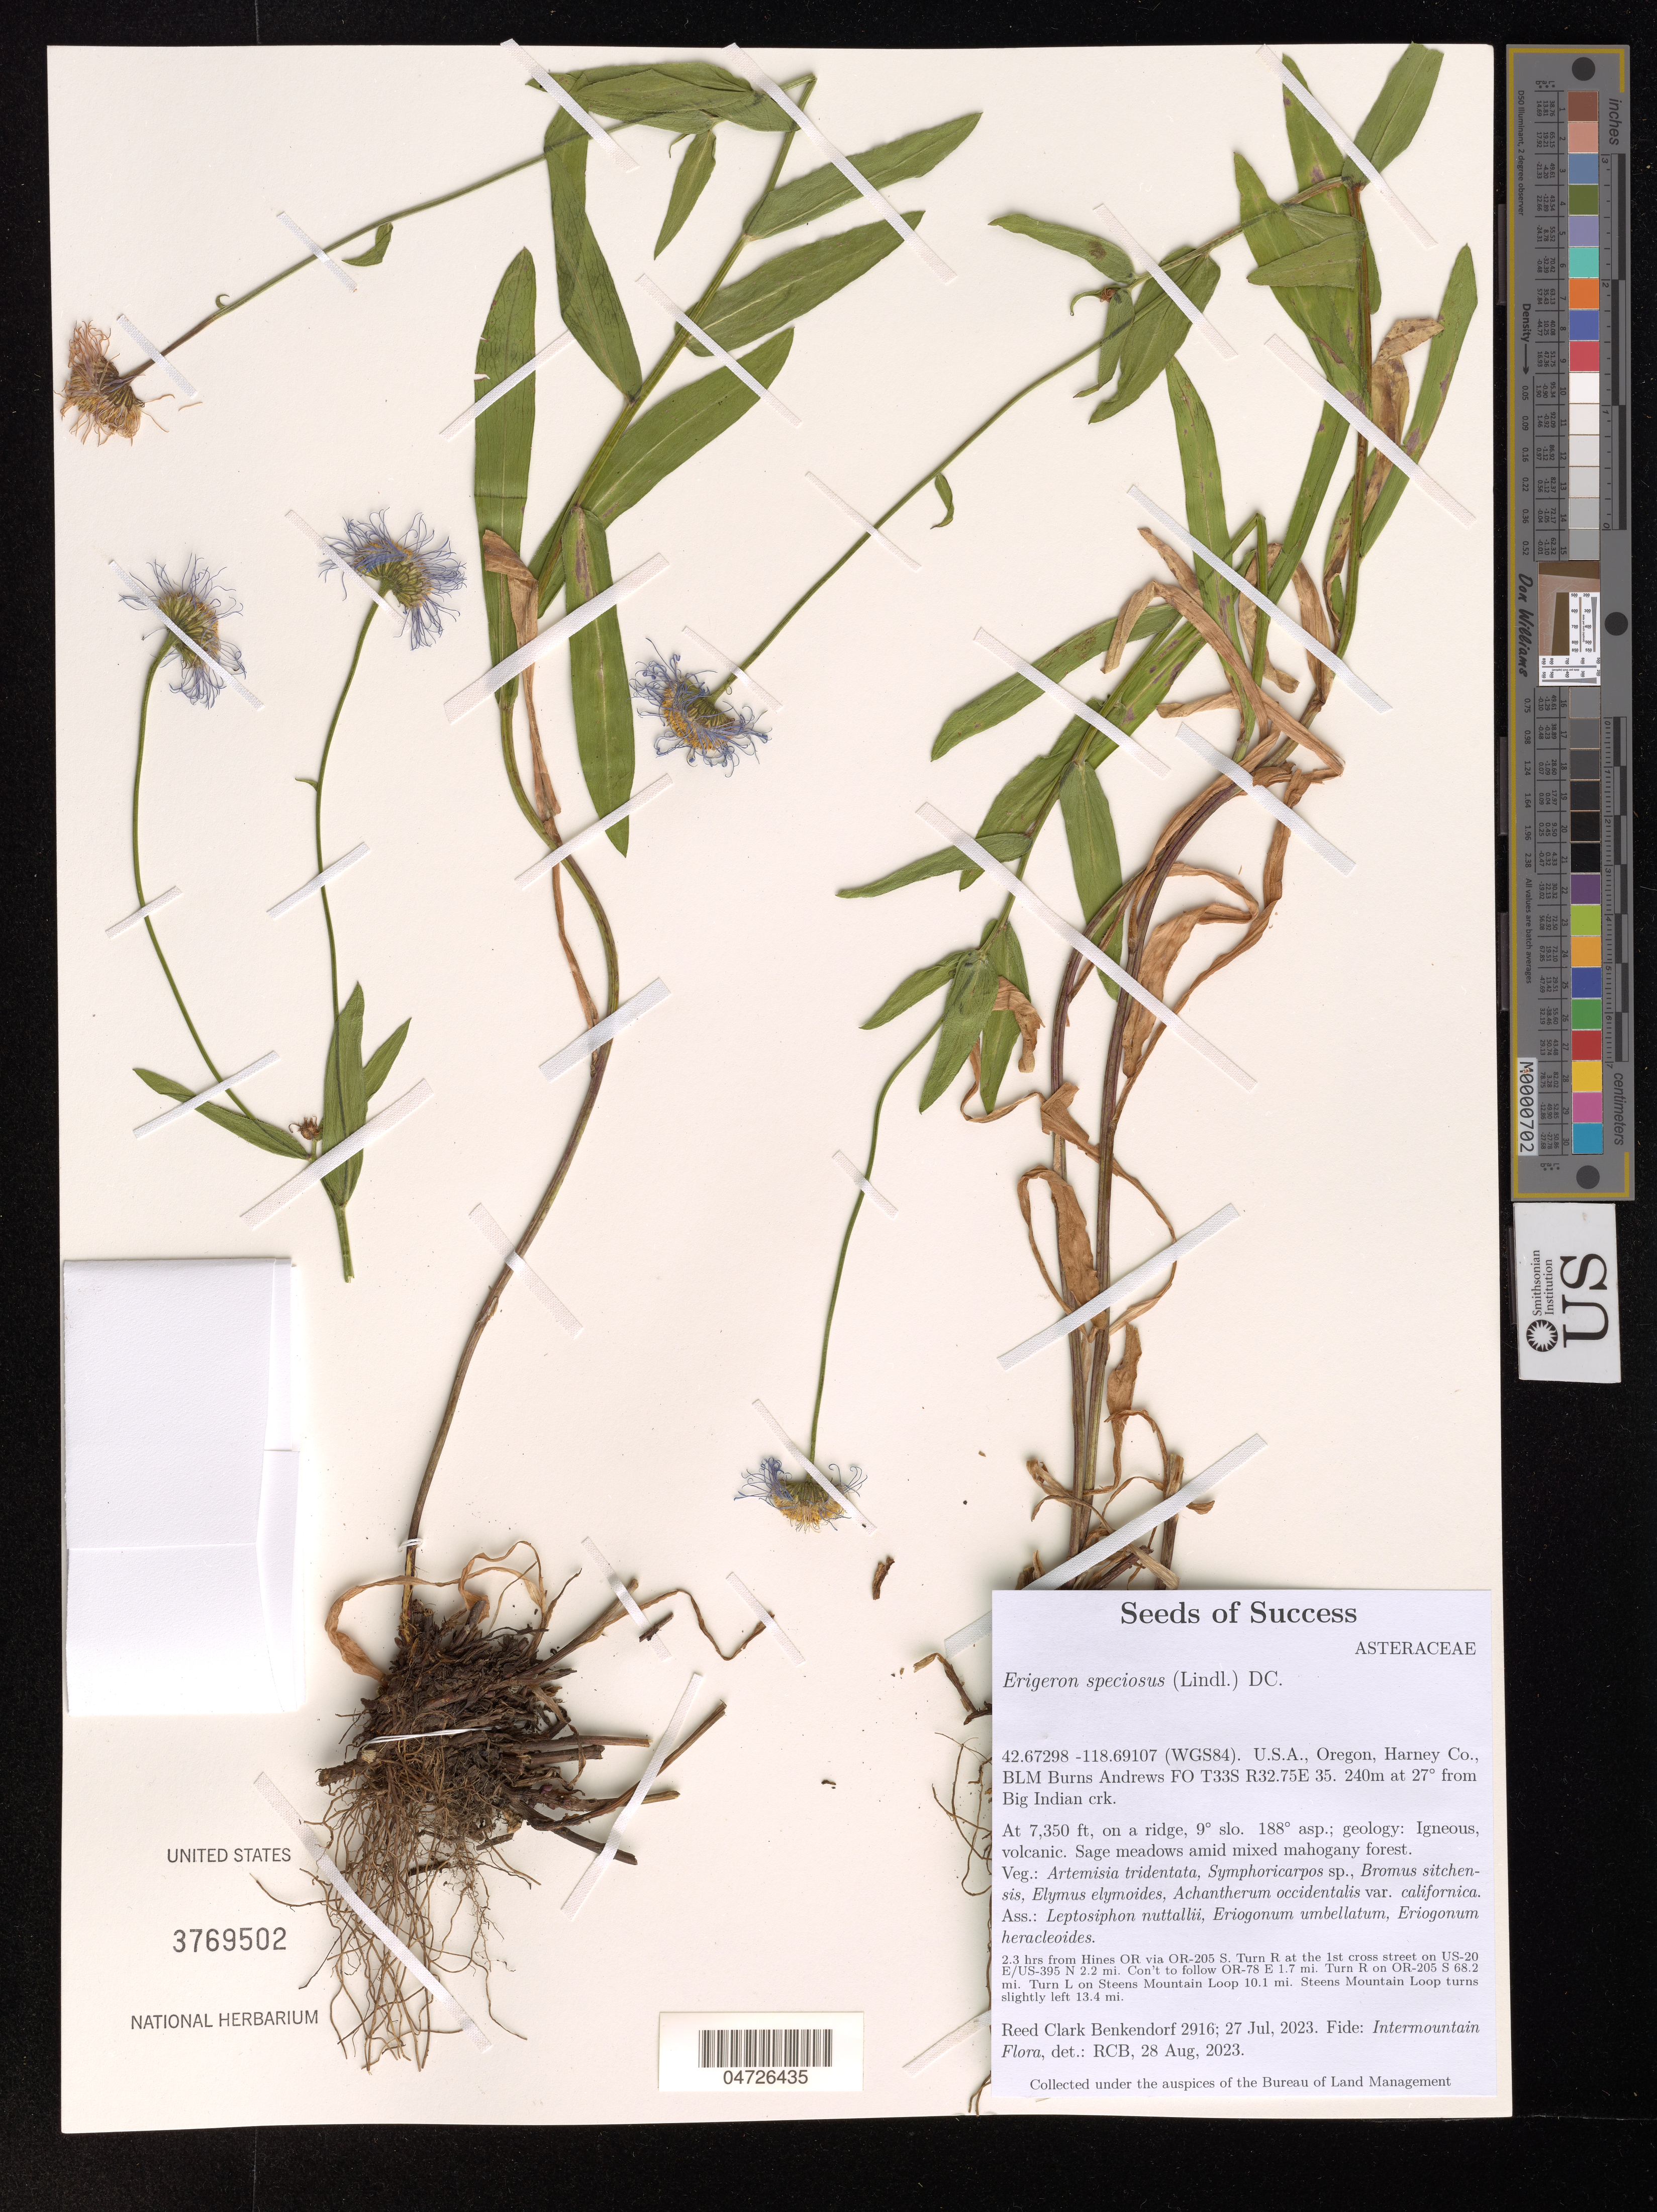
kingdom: Plantae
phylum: Tracheophyta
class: Magnoliopsida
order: Asterales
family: Asteraceae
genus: Erigeron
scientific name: Erigeron speciosus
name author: (Lindl.) DC.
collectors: R. Benkendorf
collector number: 2916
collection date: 2023-07-27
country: United States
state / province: Oregon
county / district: Harney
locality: (WGS84). Harney Co., BLM Burn Andrews FO T33S R32.75E 35. 240m at 27º from Big Indian crk. 2.3 hrs from Hines OR via OR-205 S. Turn R at the 1st cross street on US-20 E/US-395 N 2.2 mi. Con't to follow OR-78 E 1.7 mi. Turn R on OR-205 S 68.2 mi. Turn L on Steens Mountain Loop 10.1 mi. Steens Mountain Loop turns slightly left 13.4 mi.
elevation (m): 2240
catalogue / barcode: US 3769502